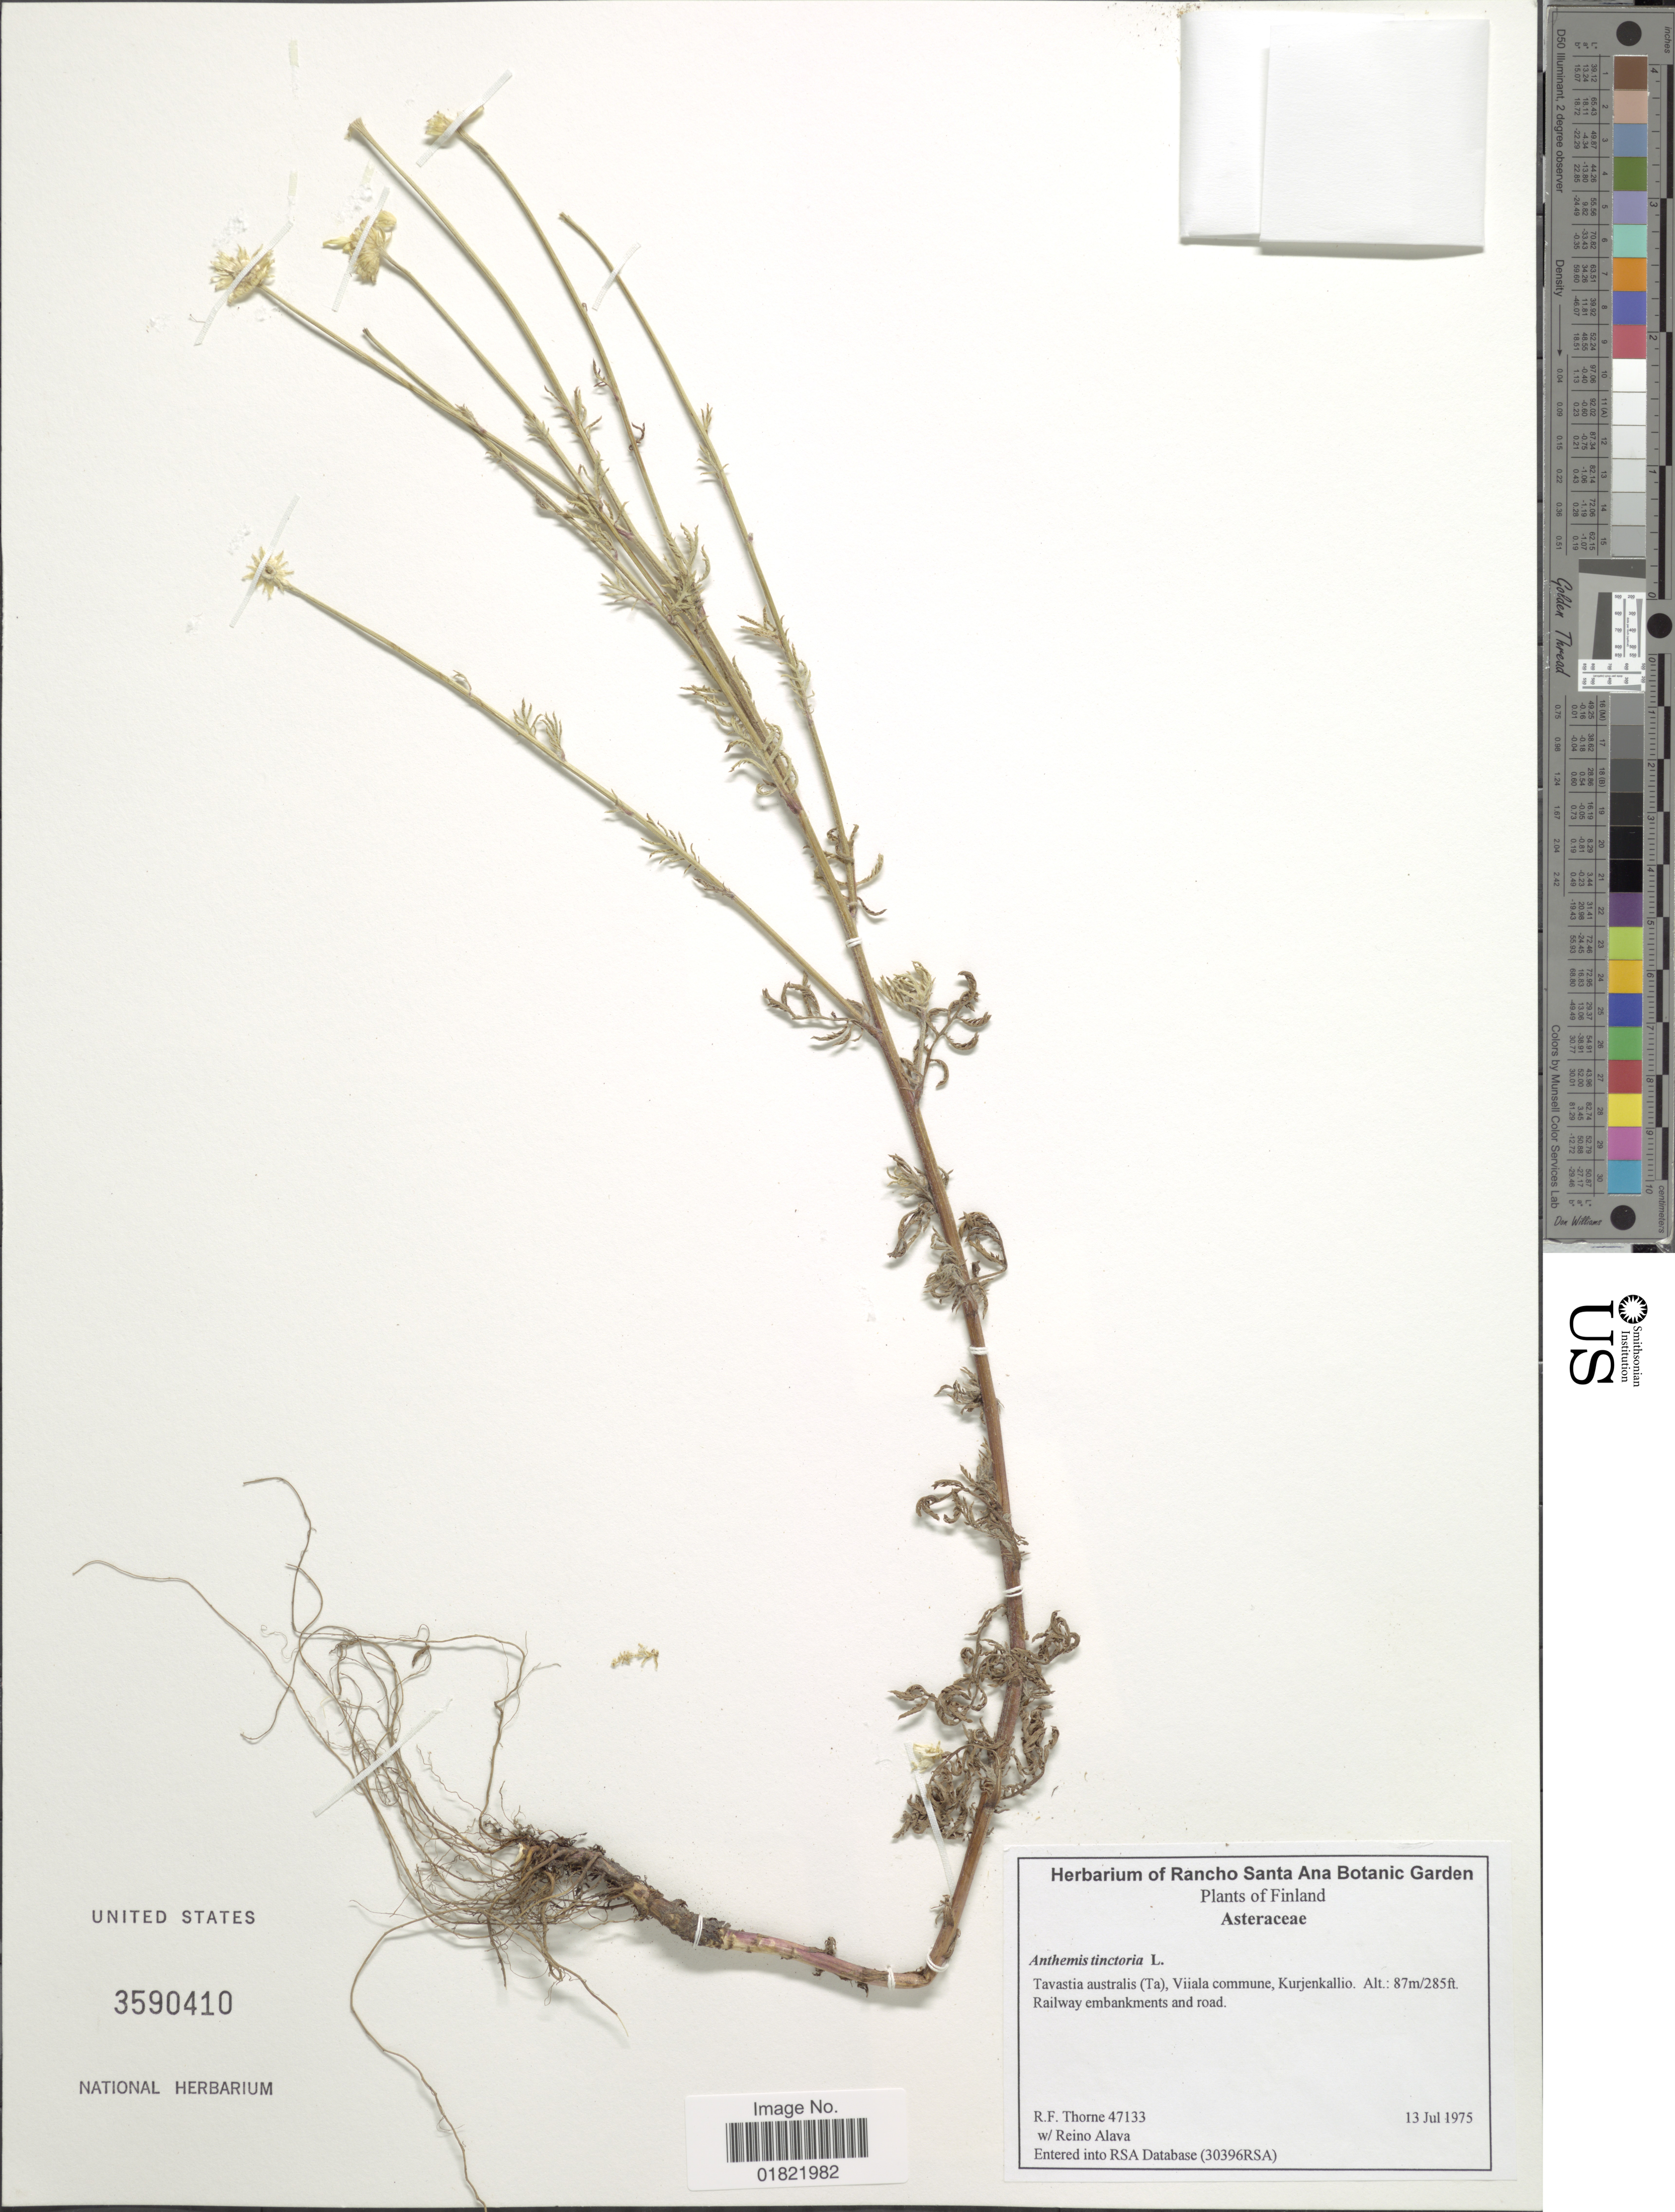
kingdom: Plantae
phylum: Tracheophyta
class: Magnoliopsida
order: Asterales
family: Asteraceae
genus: Anthemis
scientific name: Anthemis tinctoria 'Wargrave'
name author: L.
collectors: R. F. Thorne & R. O. Alava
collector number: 47133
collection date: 1975-07-13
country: Finland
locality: Tavastia australis (Ta), Viiala commune, Kurjenkallio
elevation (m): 27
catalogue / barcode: US 3590410